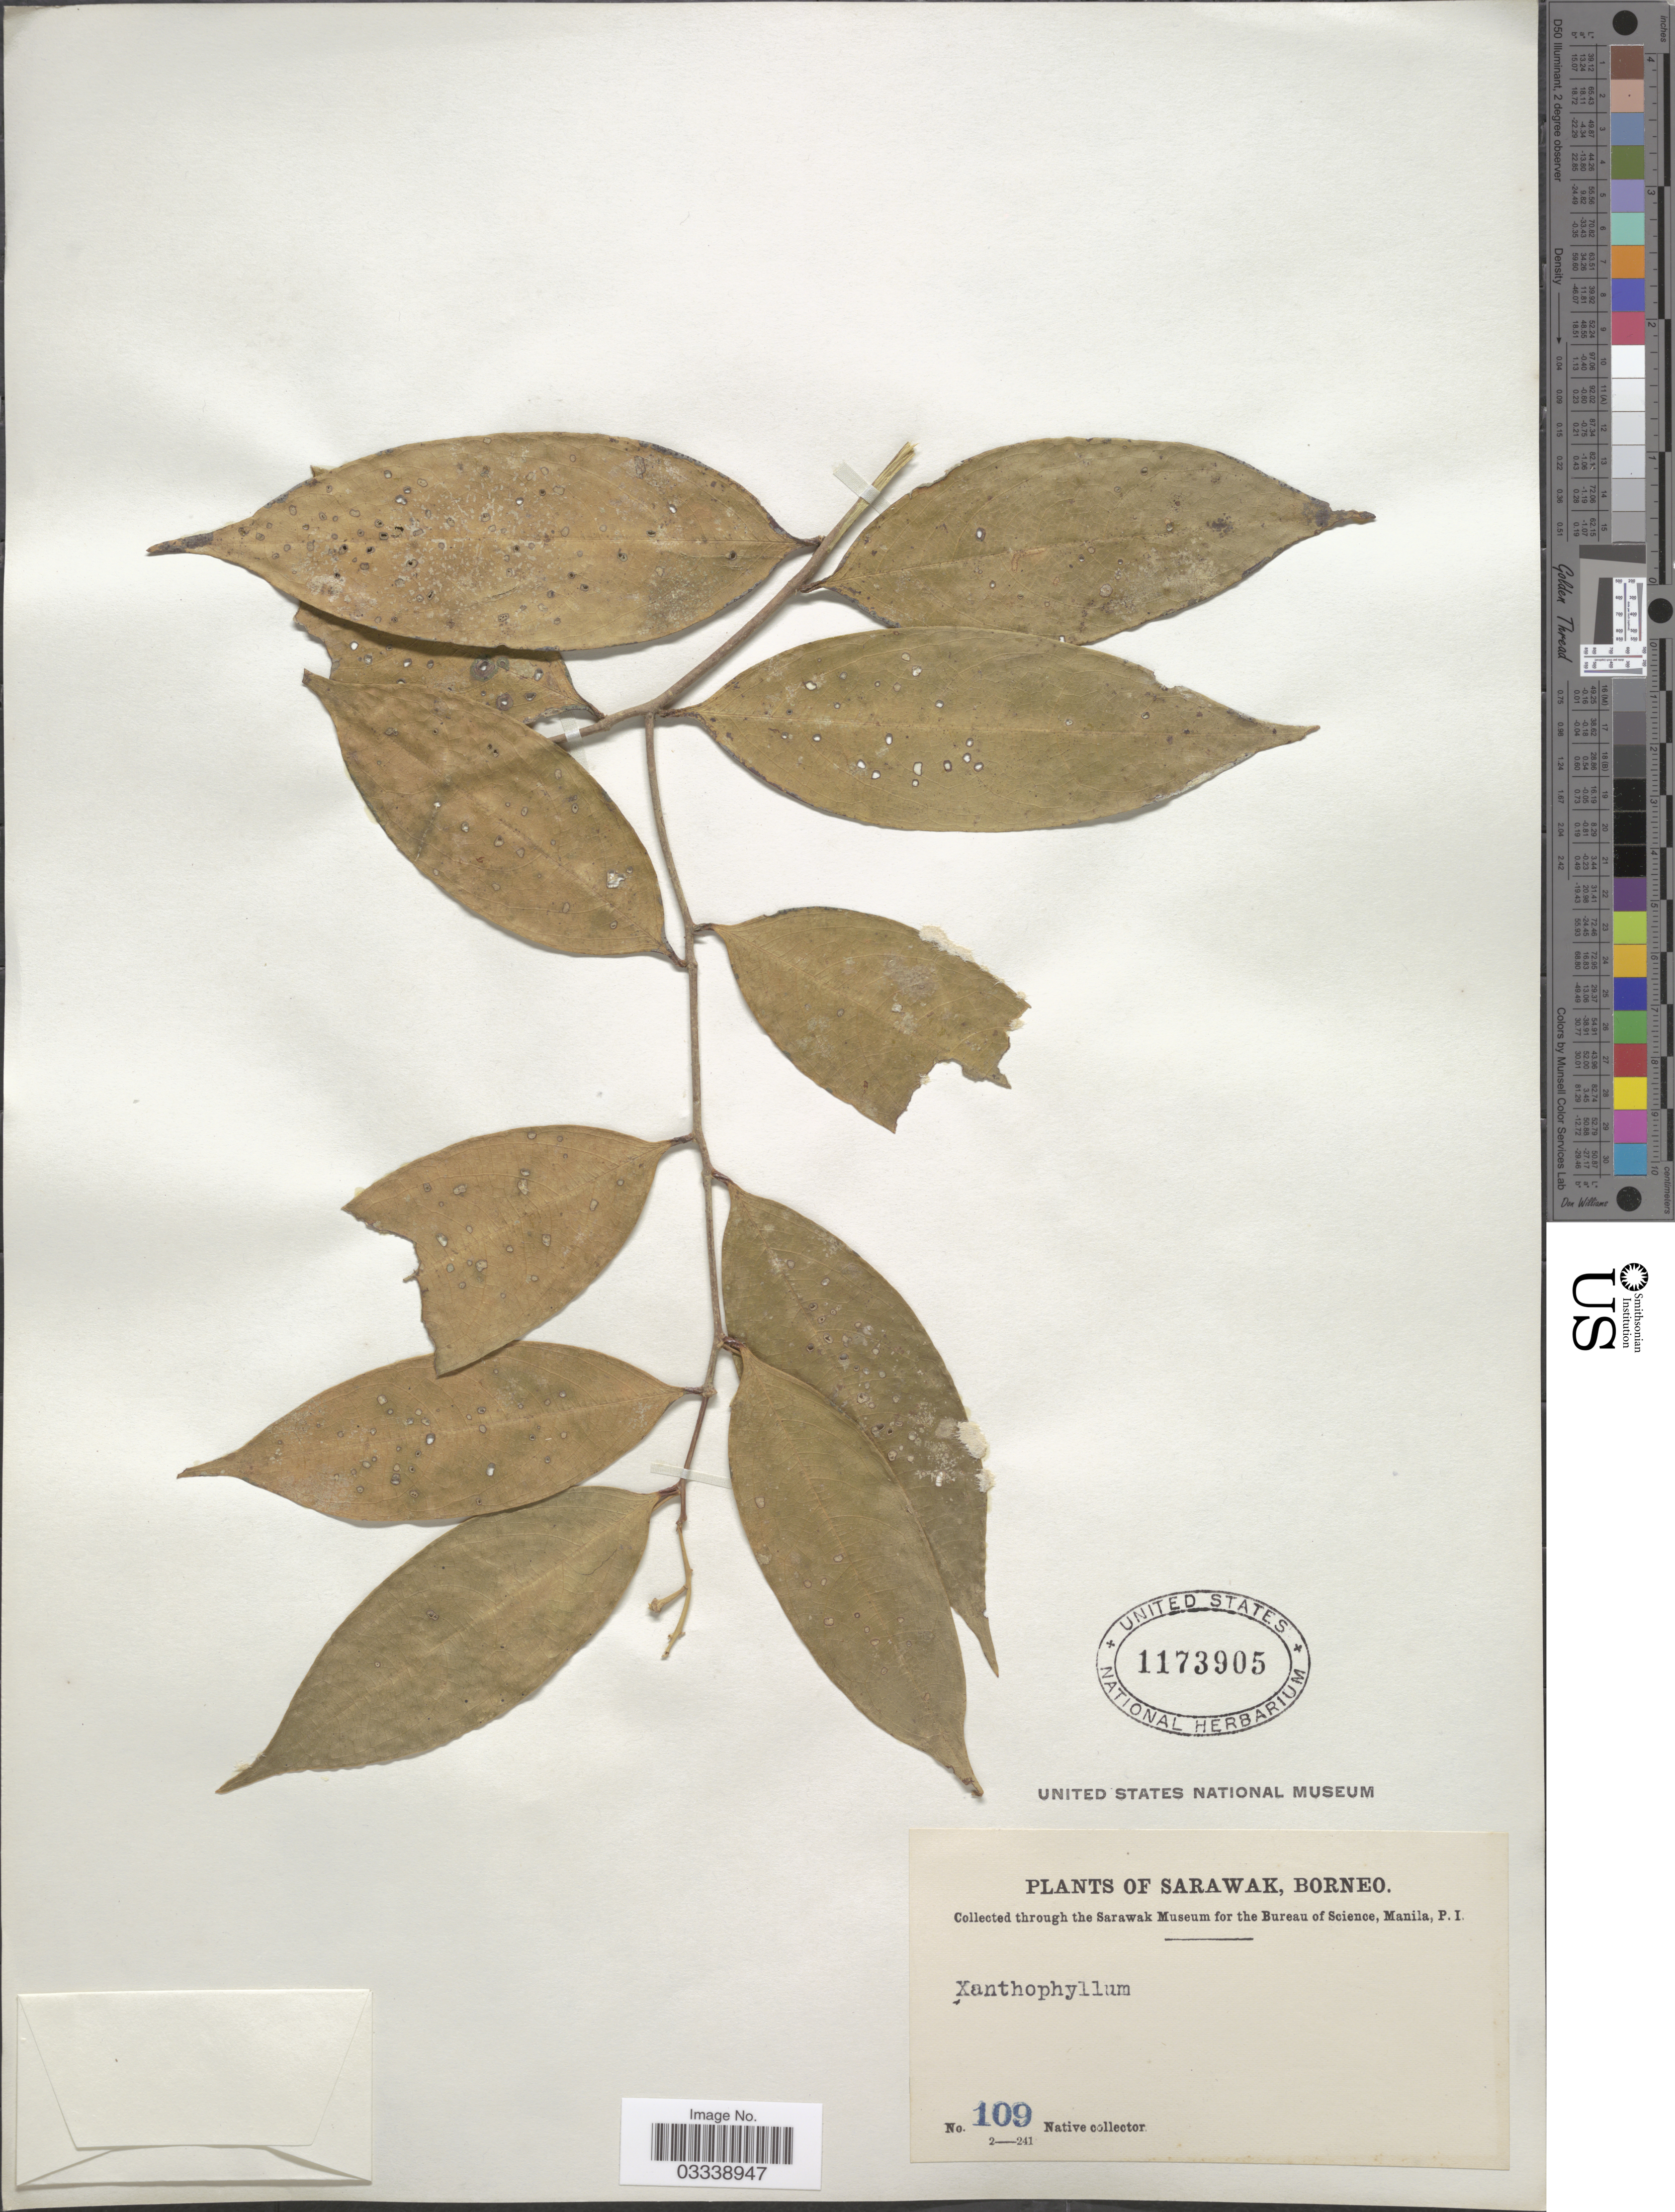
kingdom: Plantae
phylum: Tracheophyta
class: Magnoliopsida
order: Fabales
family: Polygalaceae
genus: Xanthophyllum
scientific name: Xanthophyllum sp.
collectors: Native collector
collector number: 109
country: Malaysia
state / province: Sarawak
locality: Borneo.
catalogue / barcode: US 1173905